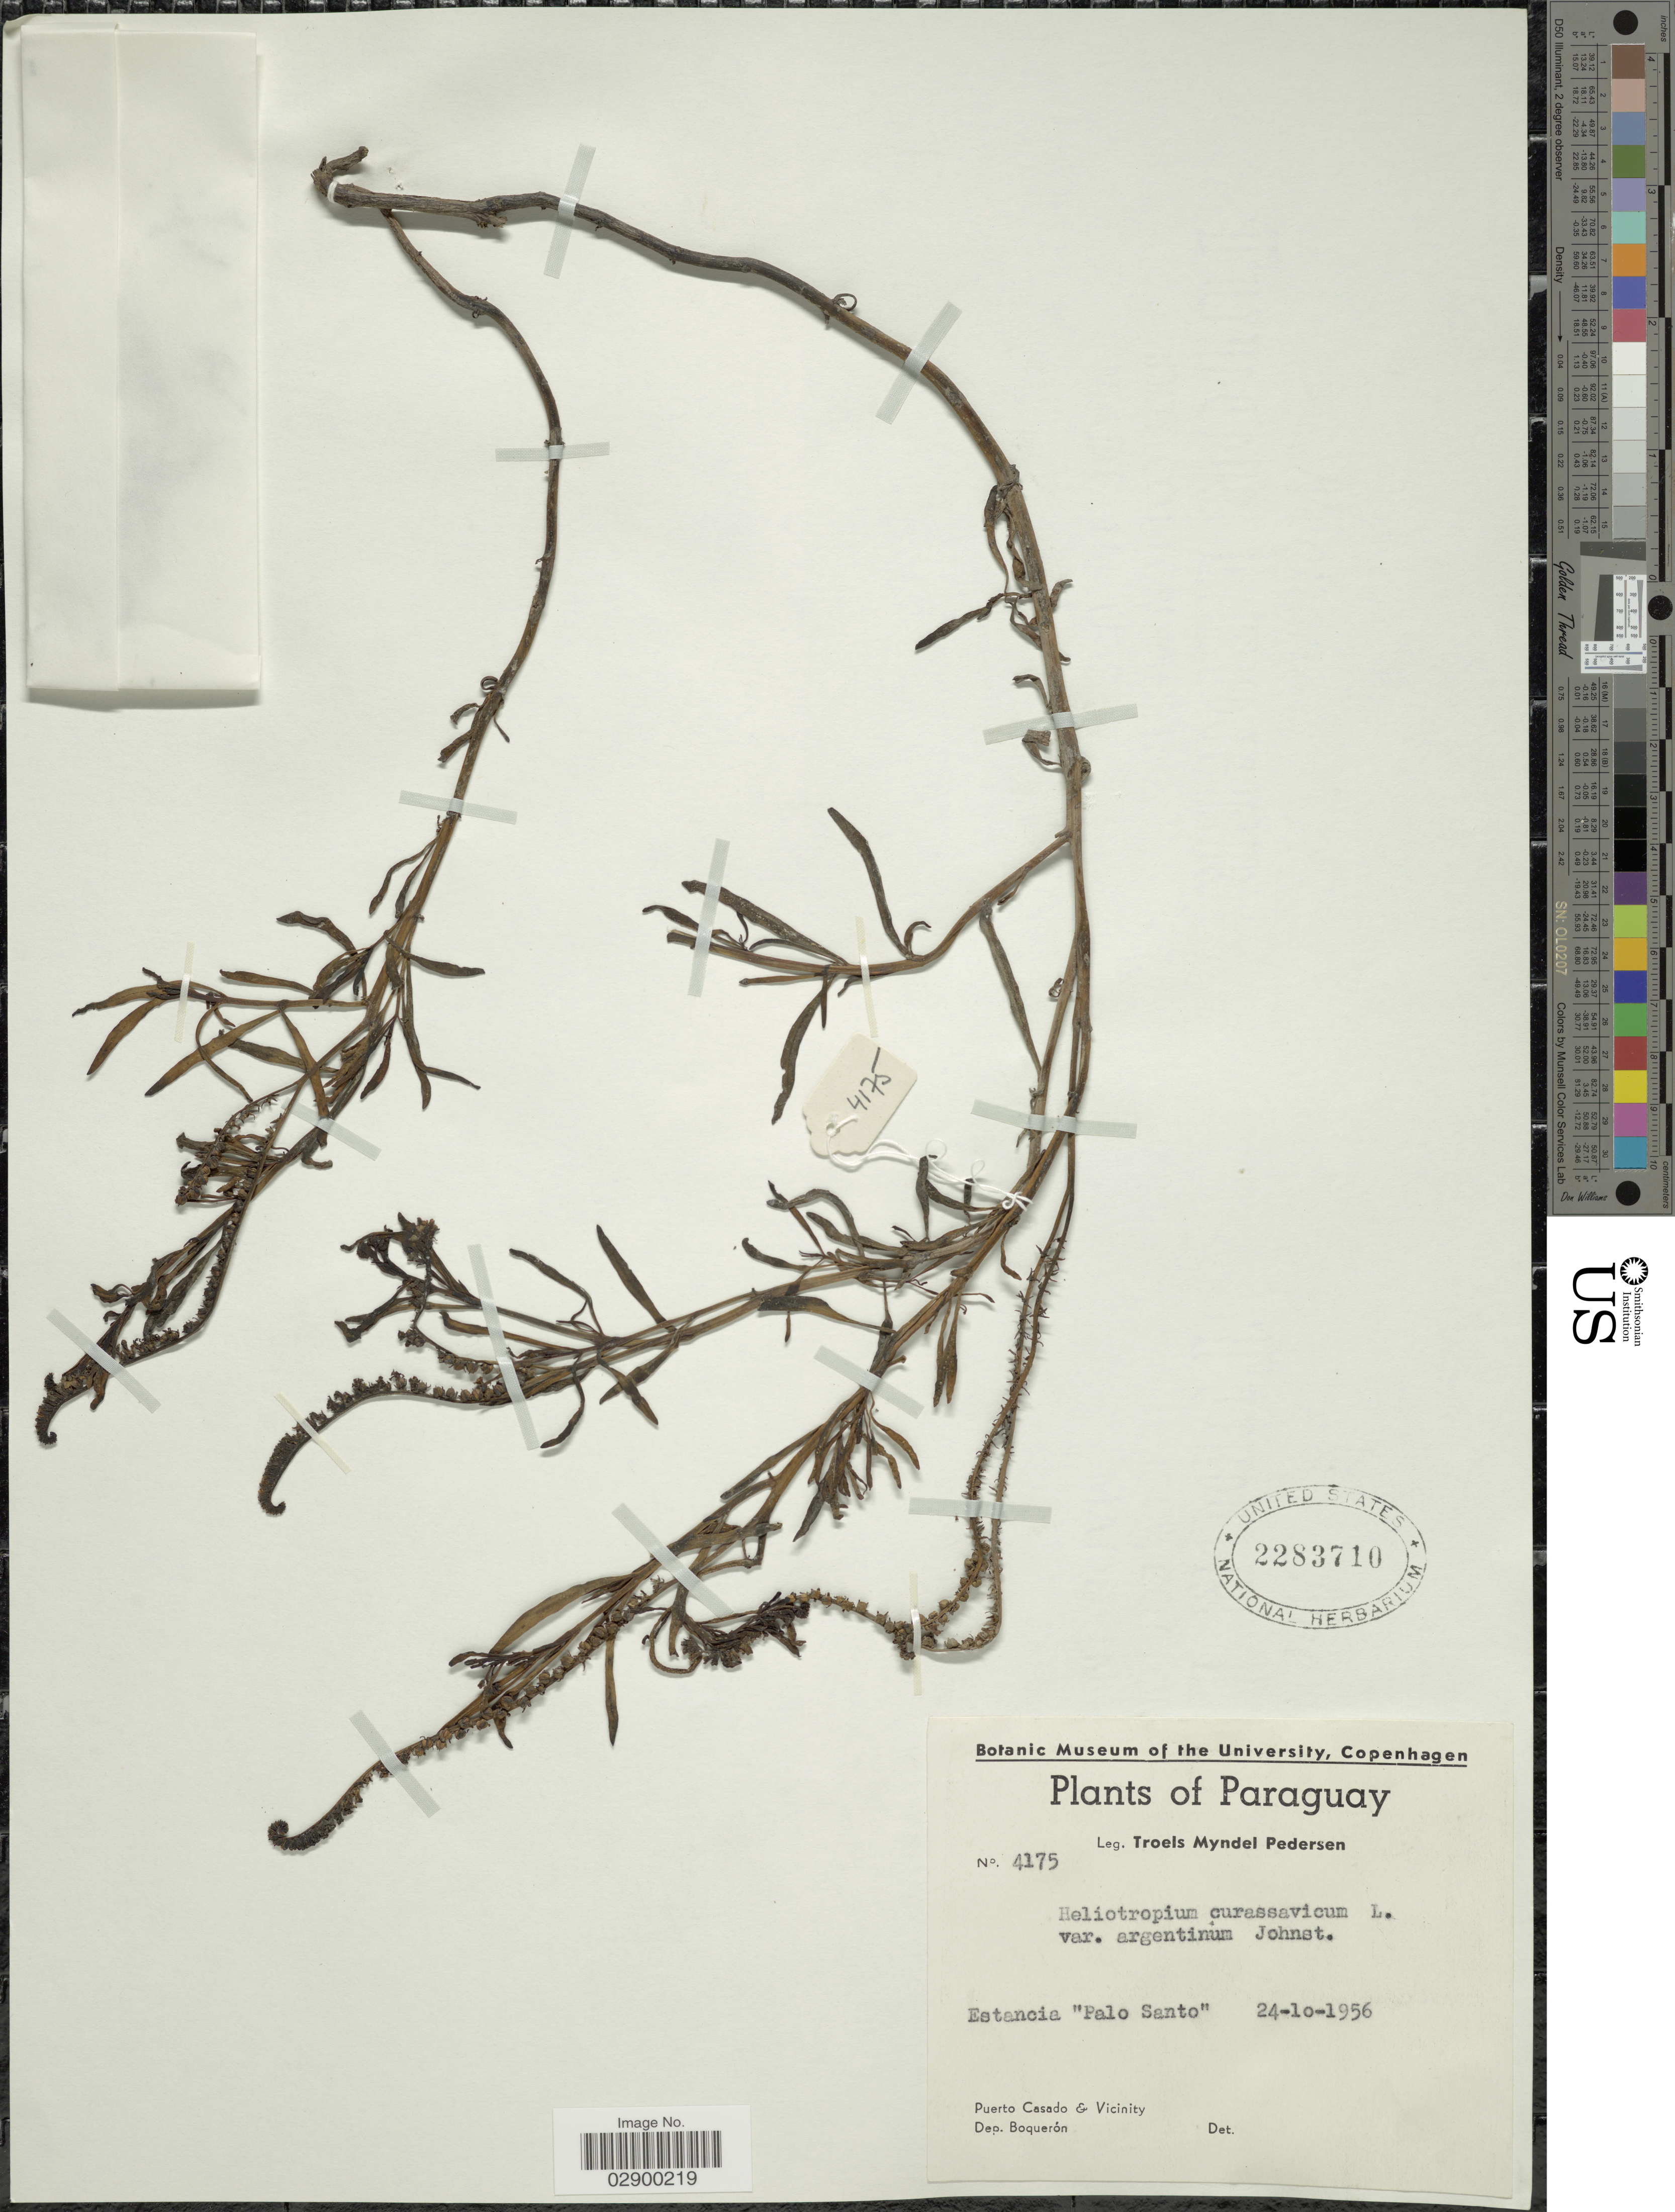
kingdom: Plantae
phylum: Tracheophyta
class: Magnoliopsida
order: Boraginales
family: Heliotropiaceae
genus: Heliotropium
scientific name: Heliotropium curassavicum var. argentinum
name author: I.M. Johnst.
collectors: T. Pederson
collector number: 4175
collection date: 1956-10-24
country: Paraguay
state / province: Boqueron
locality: Puerto Casado & Vicinity, Dep. Boquerón, Estancia "Palo Santo".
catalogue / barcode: US 2283710